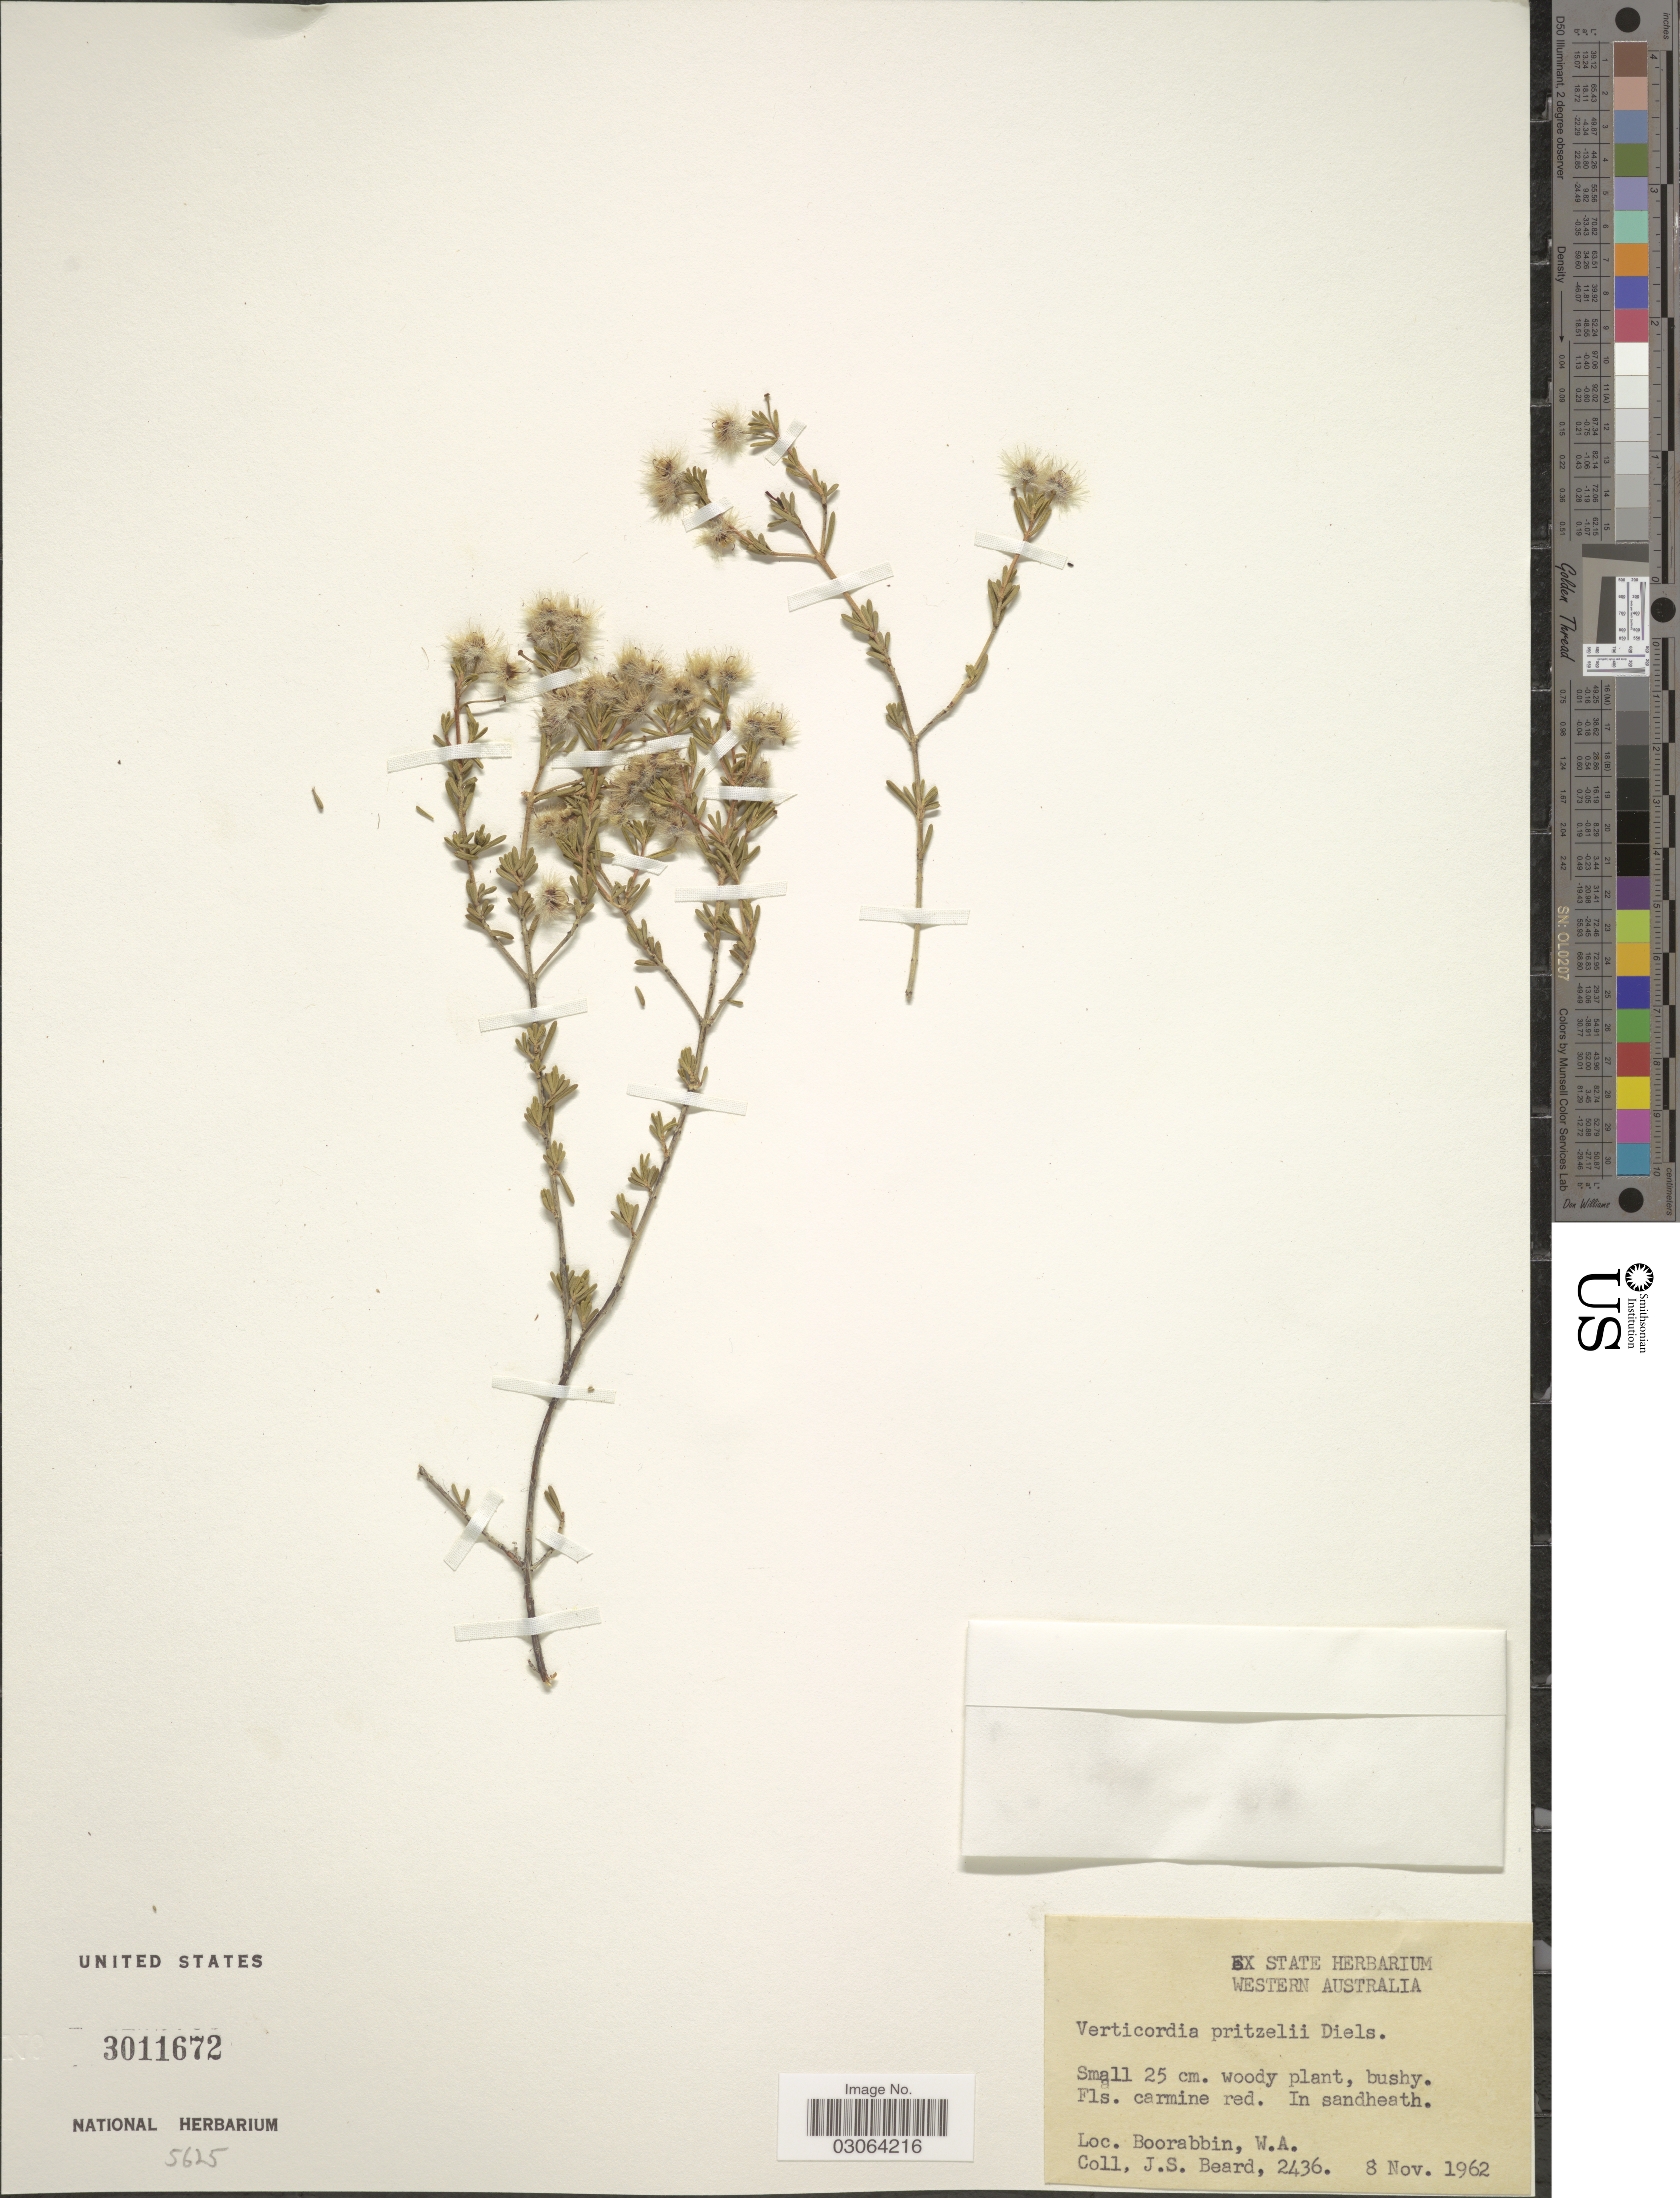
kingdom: Plantae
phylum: Tracheophyta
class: Magnoliopsida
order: Myrtales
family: Myrtaceae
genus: Verticordia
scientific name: Verticordia pritzelii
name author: Diels in Engl.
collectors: J. Beard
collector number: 2436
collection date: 1962-11-08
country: Australia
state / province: Western Australia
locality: Boorabbin, W. A.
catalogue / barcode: US 3011672